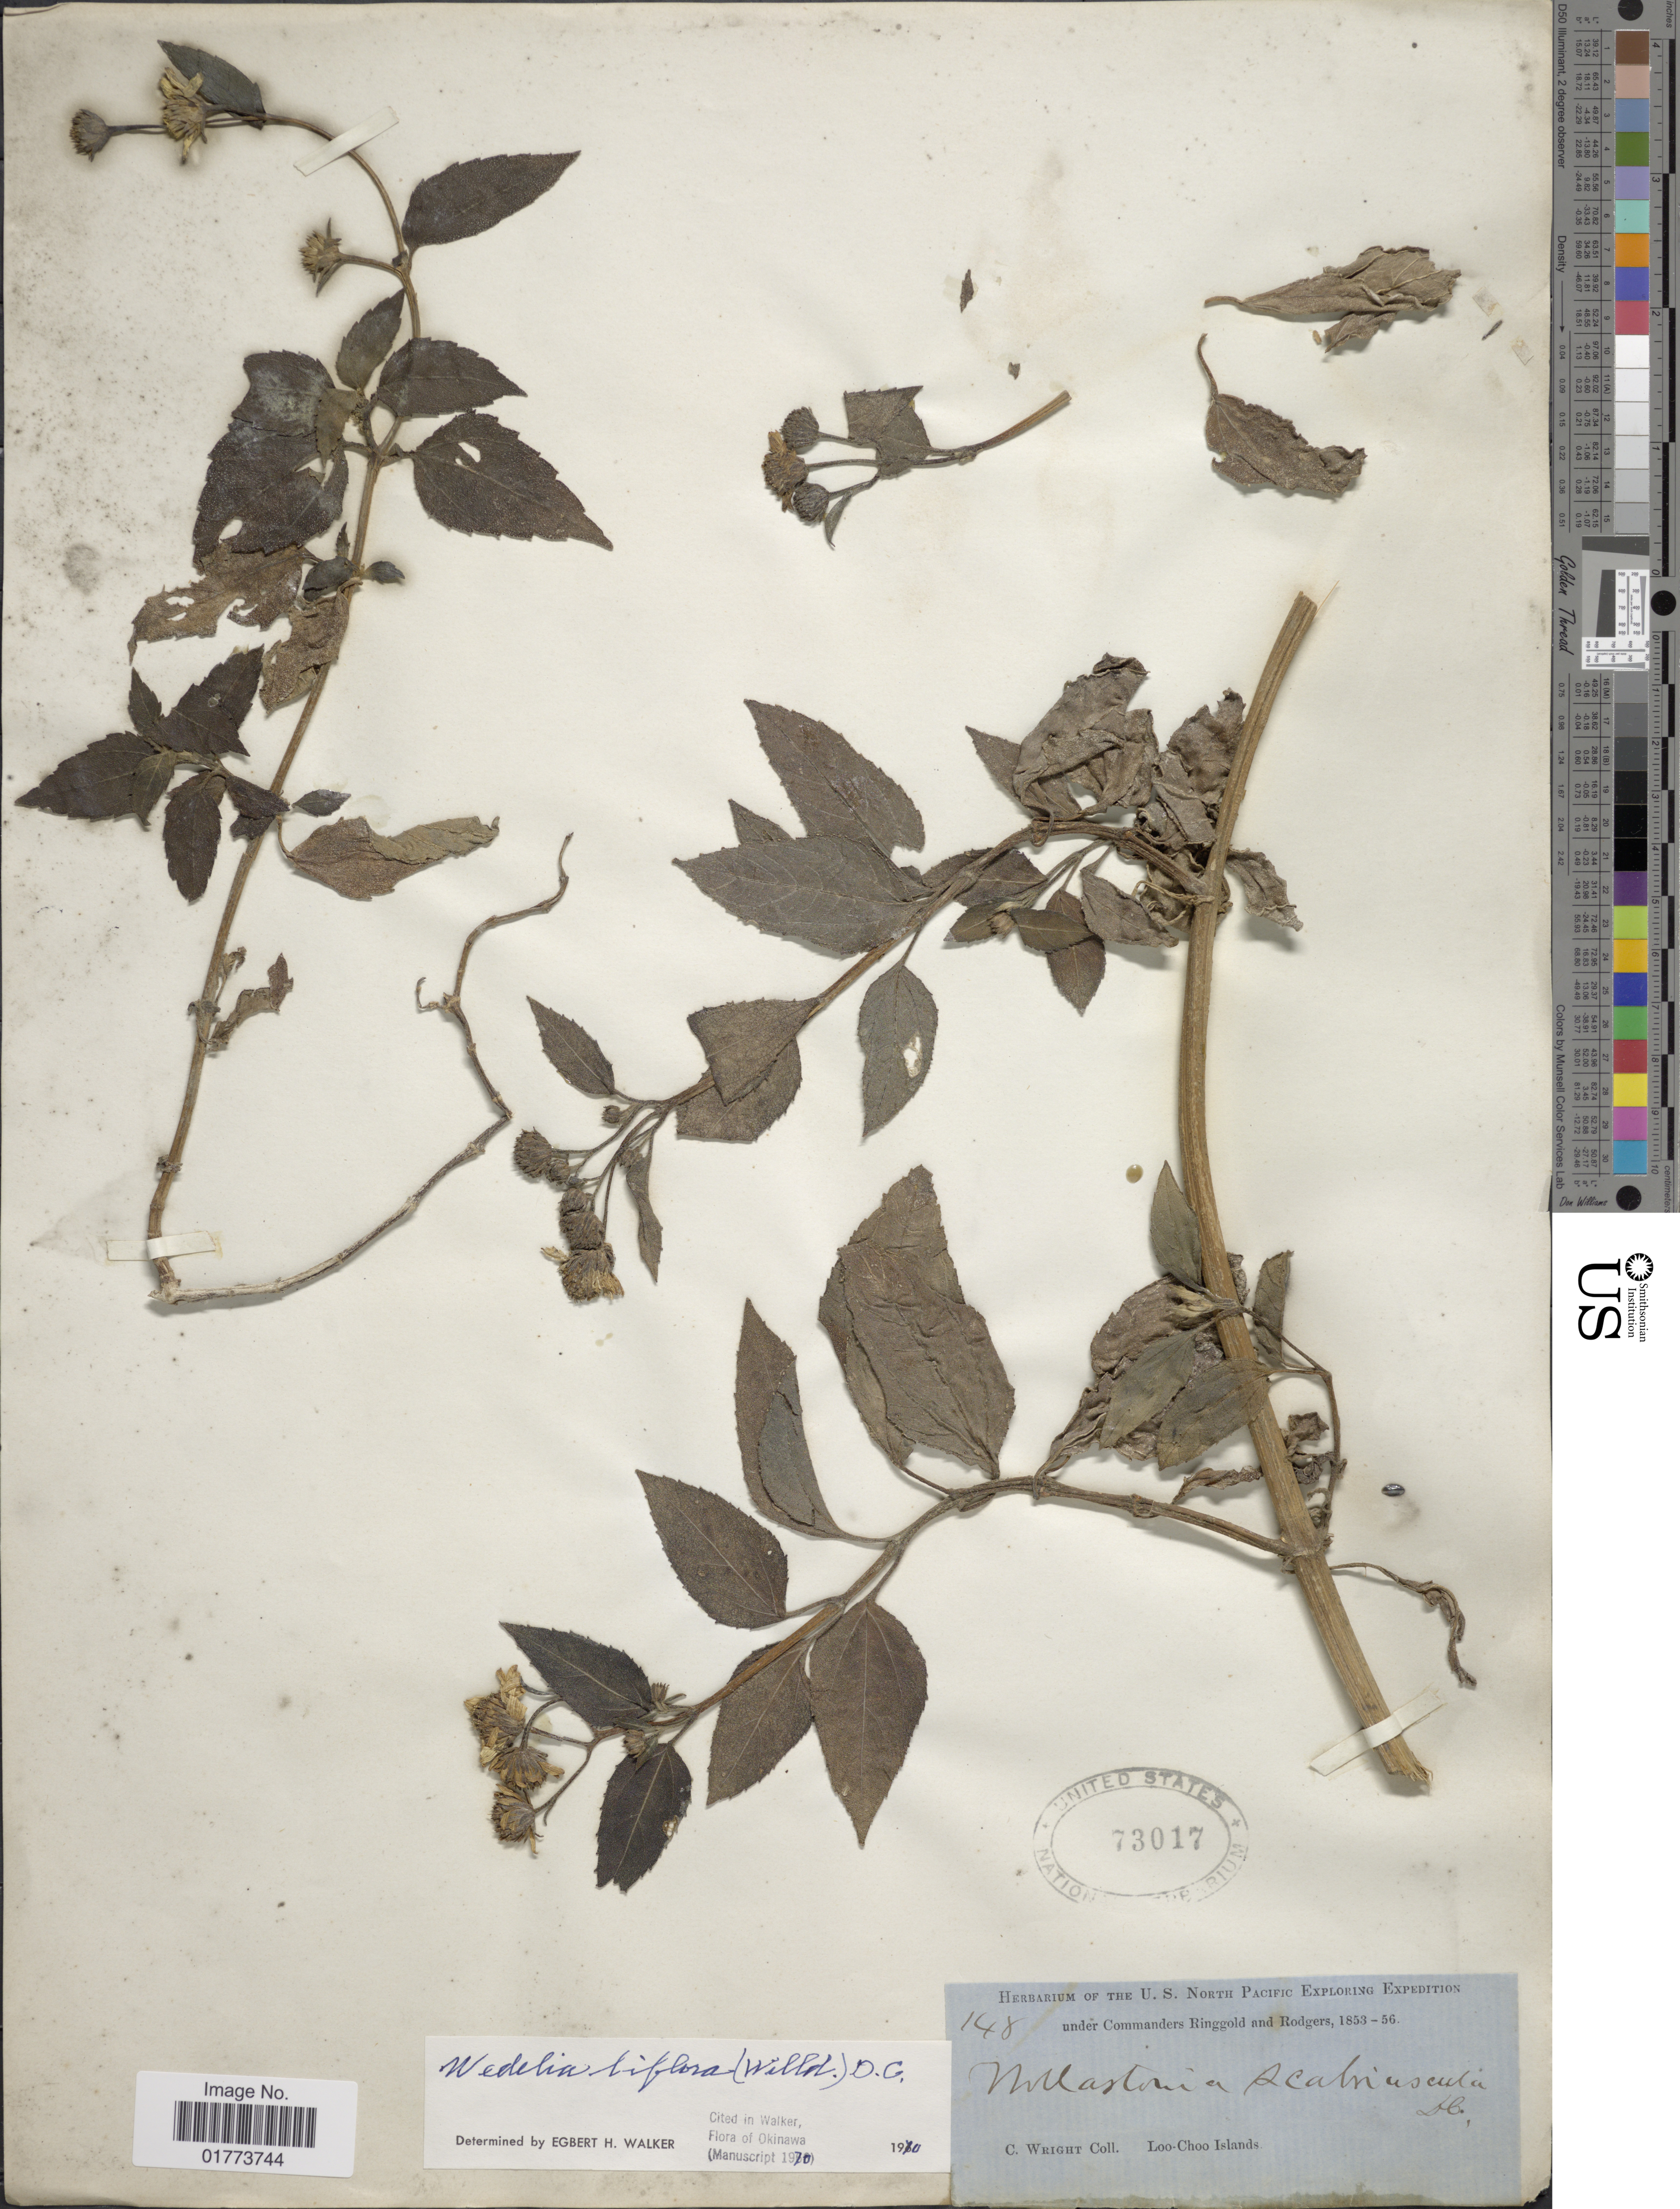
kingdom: Plantae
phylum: Tracheophyta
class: Magnoliopsida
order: Asterales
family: Asteraceae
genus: Wollastonia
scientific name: Wollastonia biflora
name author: (L.) DC.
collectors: C. Wright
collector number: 148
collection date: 1853/1856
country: Japan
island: Ryukyu Islands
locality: Loo-Choo Islands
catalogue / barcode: US 73017